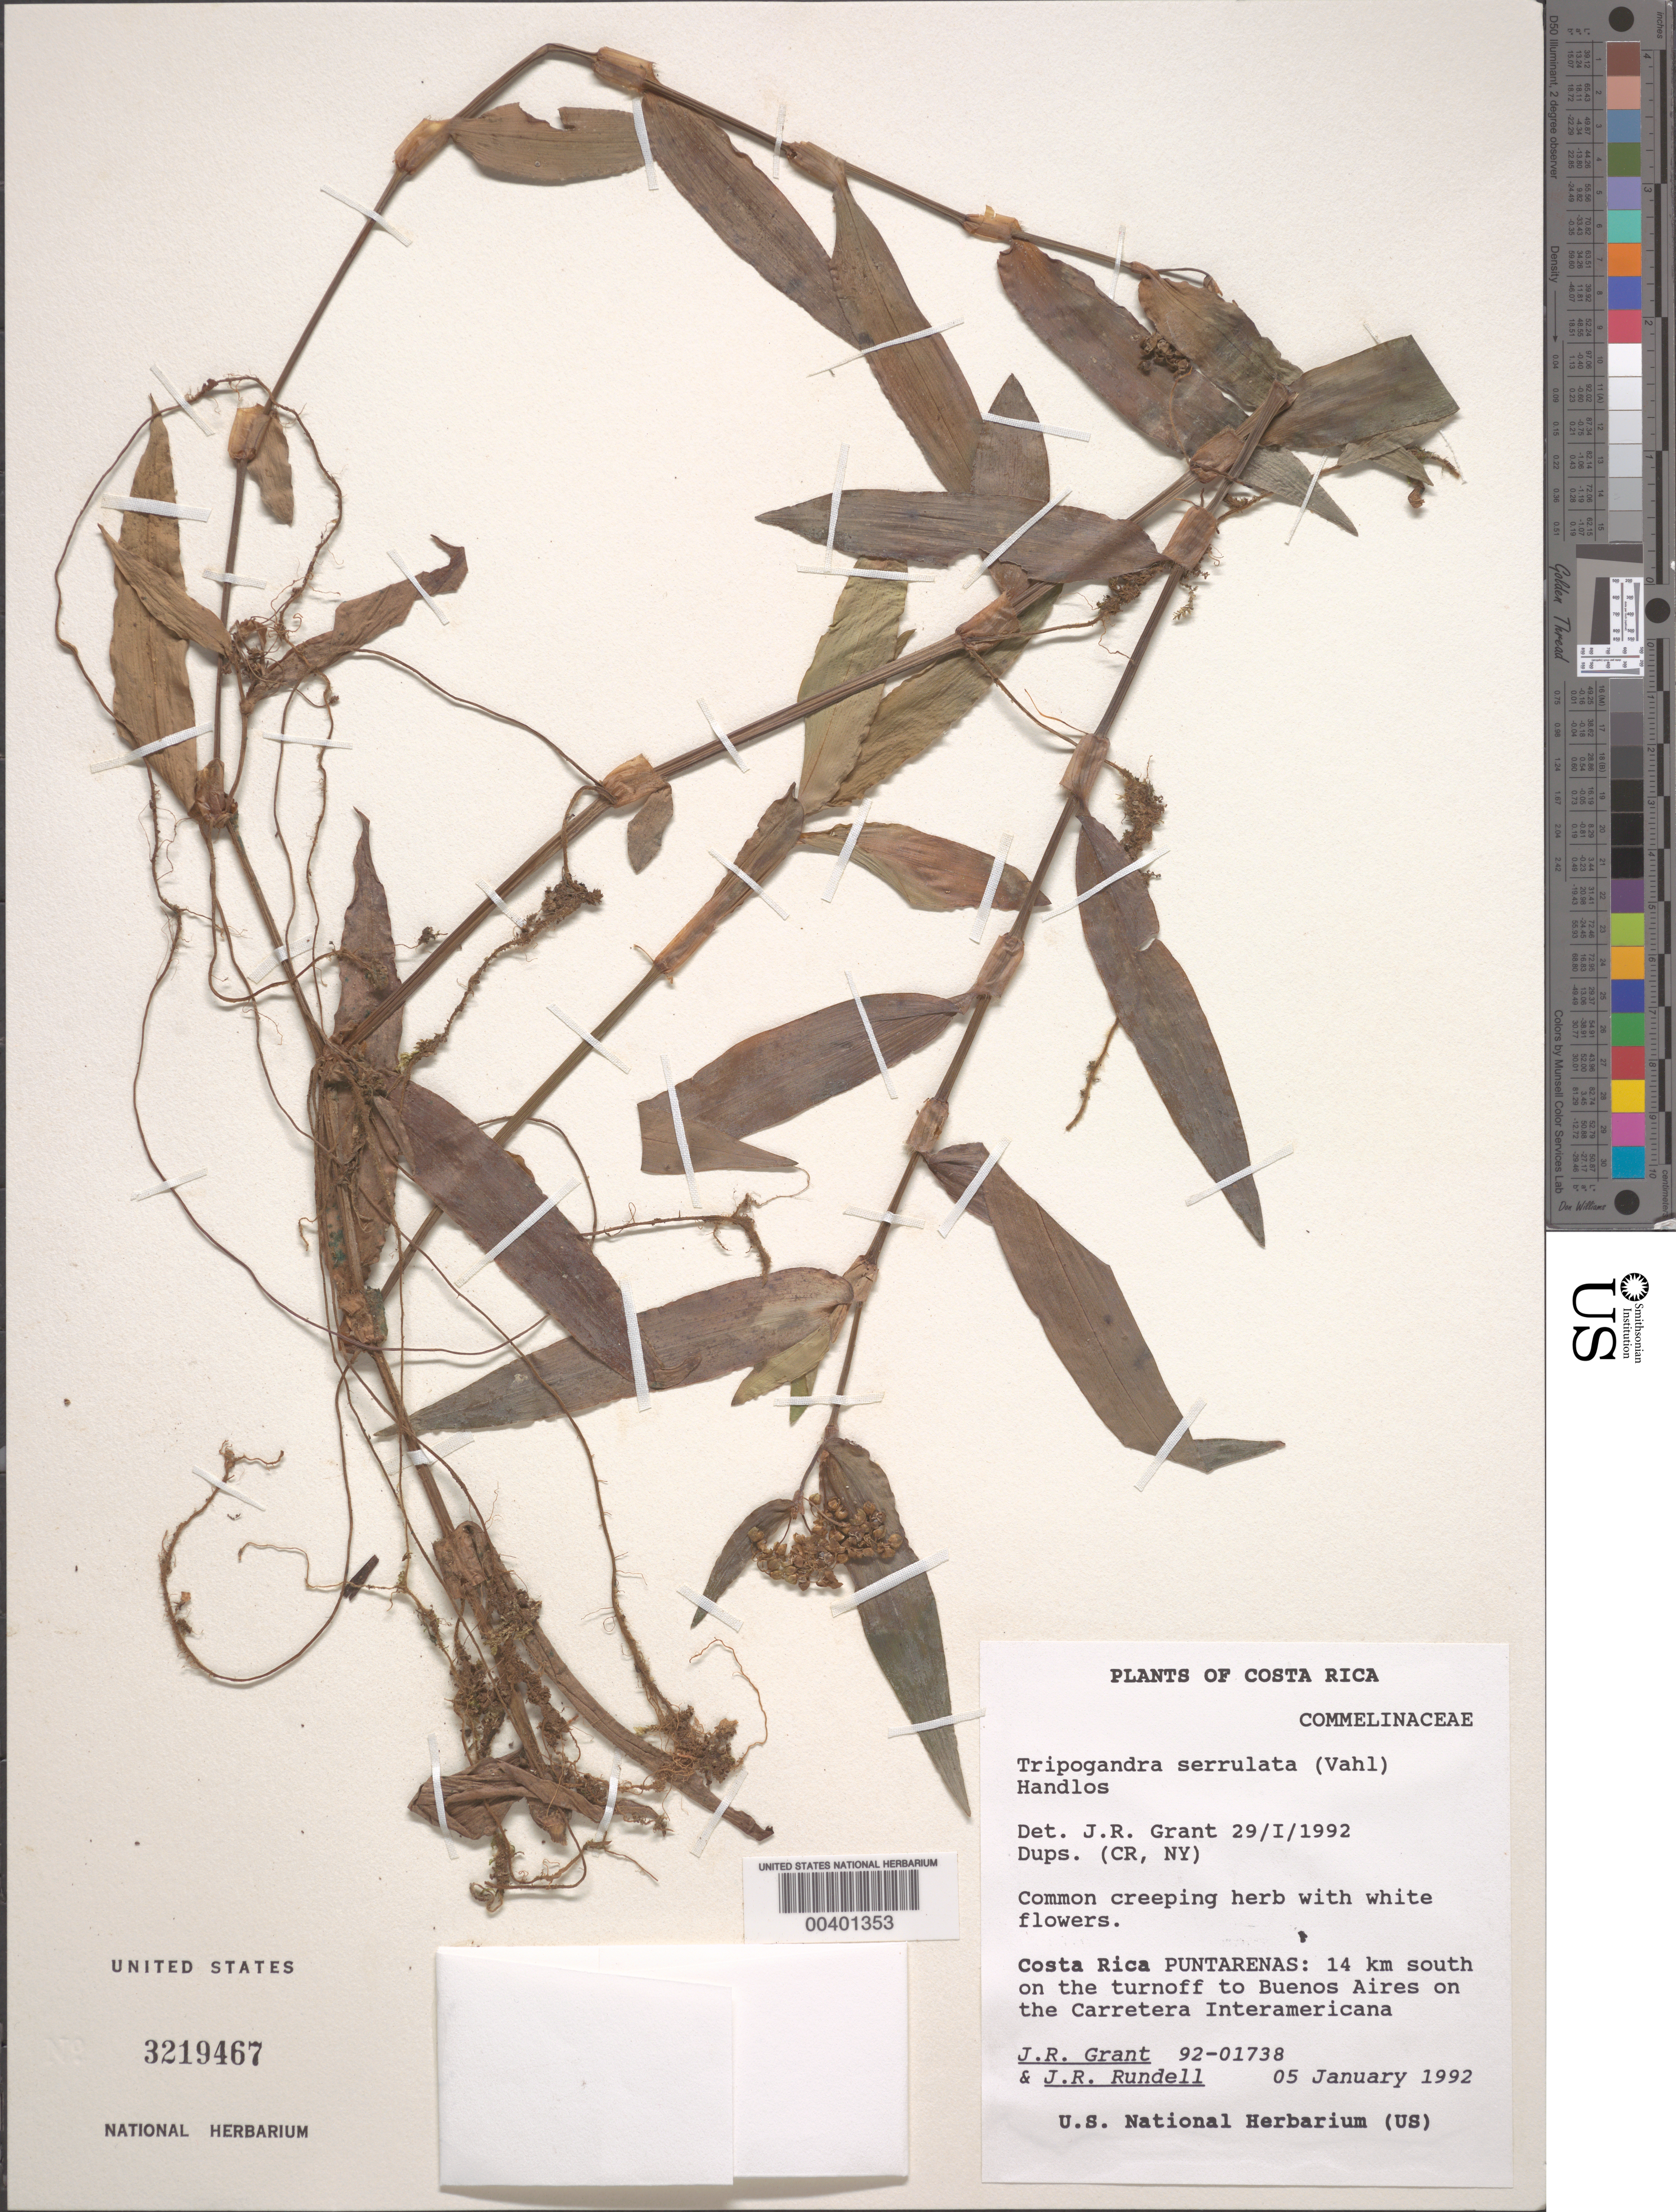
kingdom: Plantae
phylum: Tracheophyta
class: Liliopsida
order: Commelinales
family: Commelinaceae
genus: Tripogandra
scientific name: Tripogandra serrulata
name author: (Vahl) Handlos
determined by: Grant, J. R., (SWITZERLAND)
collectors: J. R. Grant & J. R. Rundell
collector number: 92-01738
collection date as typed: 05 Jan 1992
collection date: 1992-01-05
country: Costa Rica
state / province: Puntarenas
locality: S of buenos aires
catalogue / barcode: US 3219467